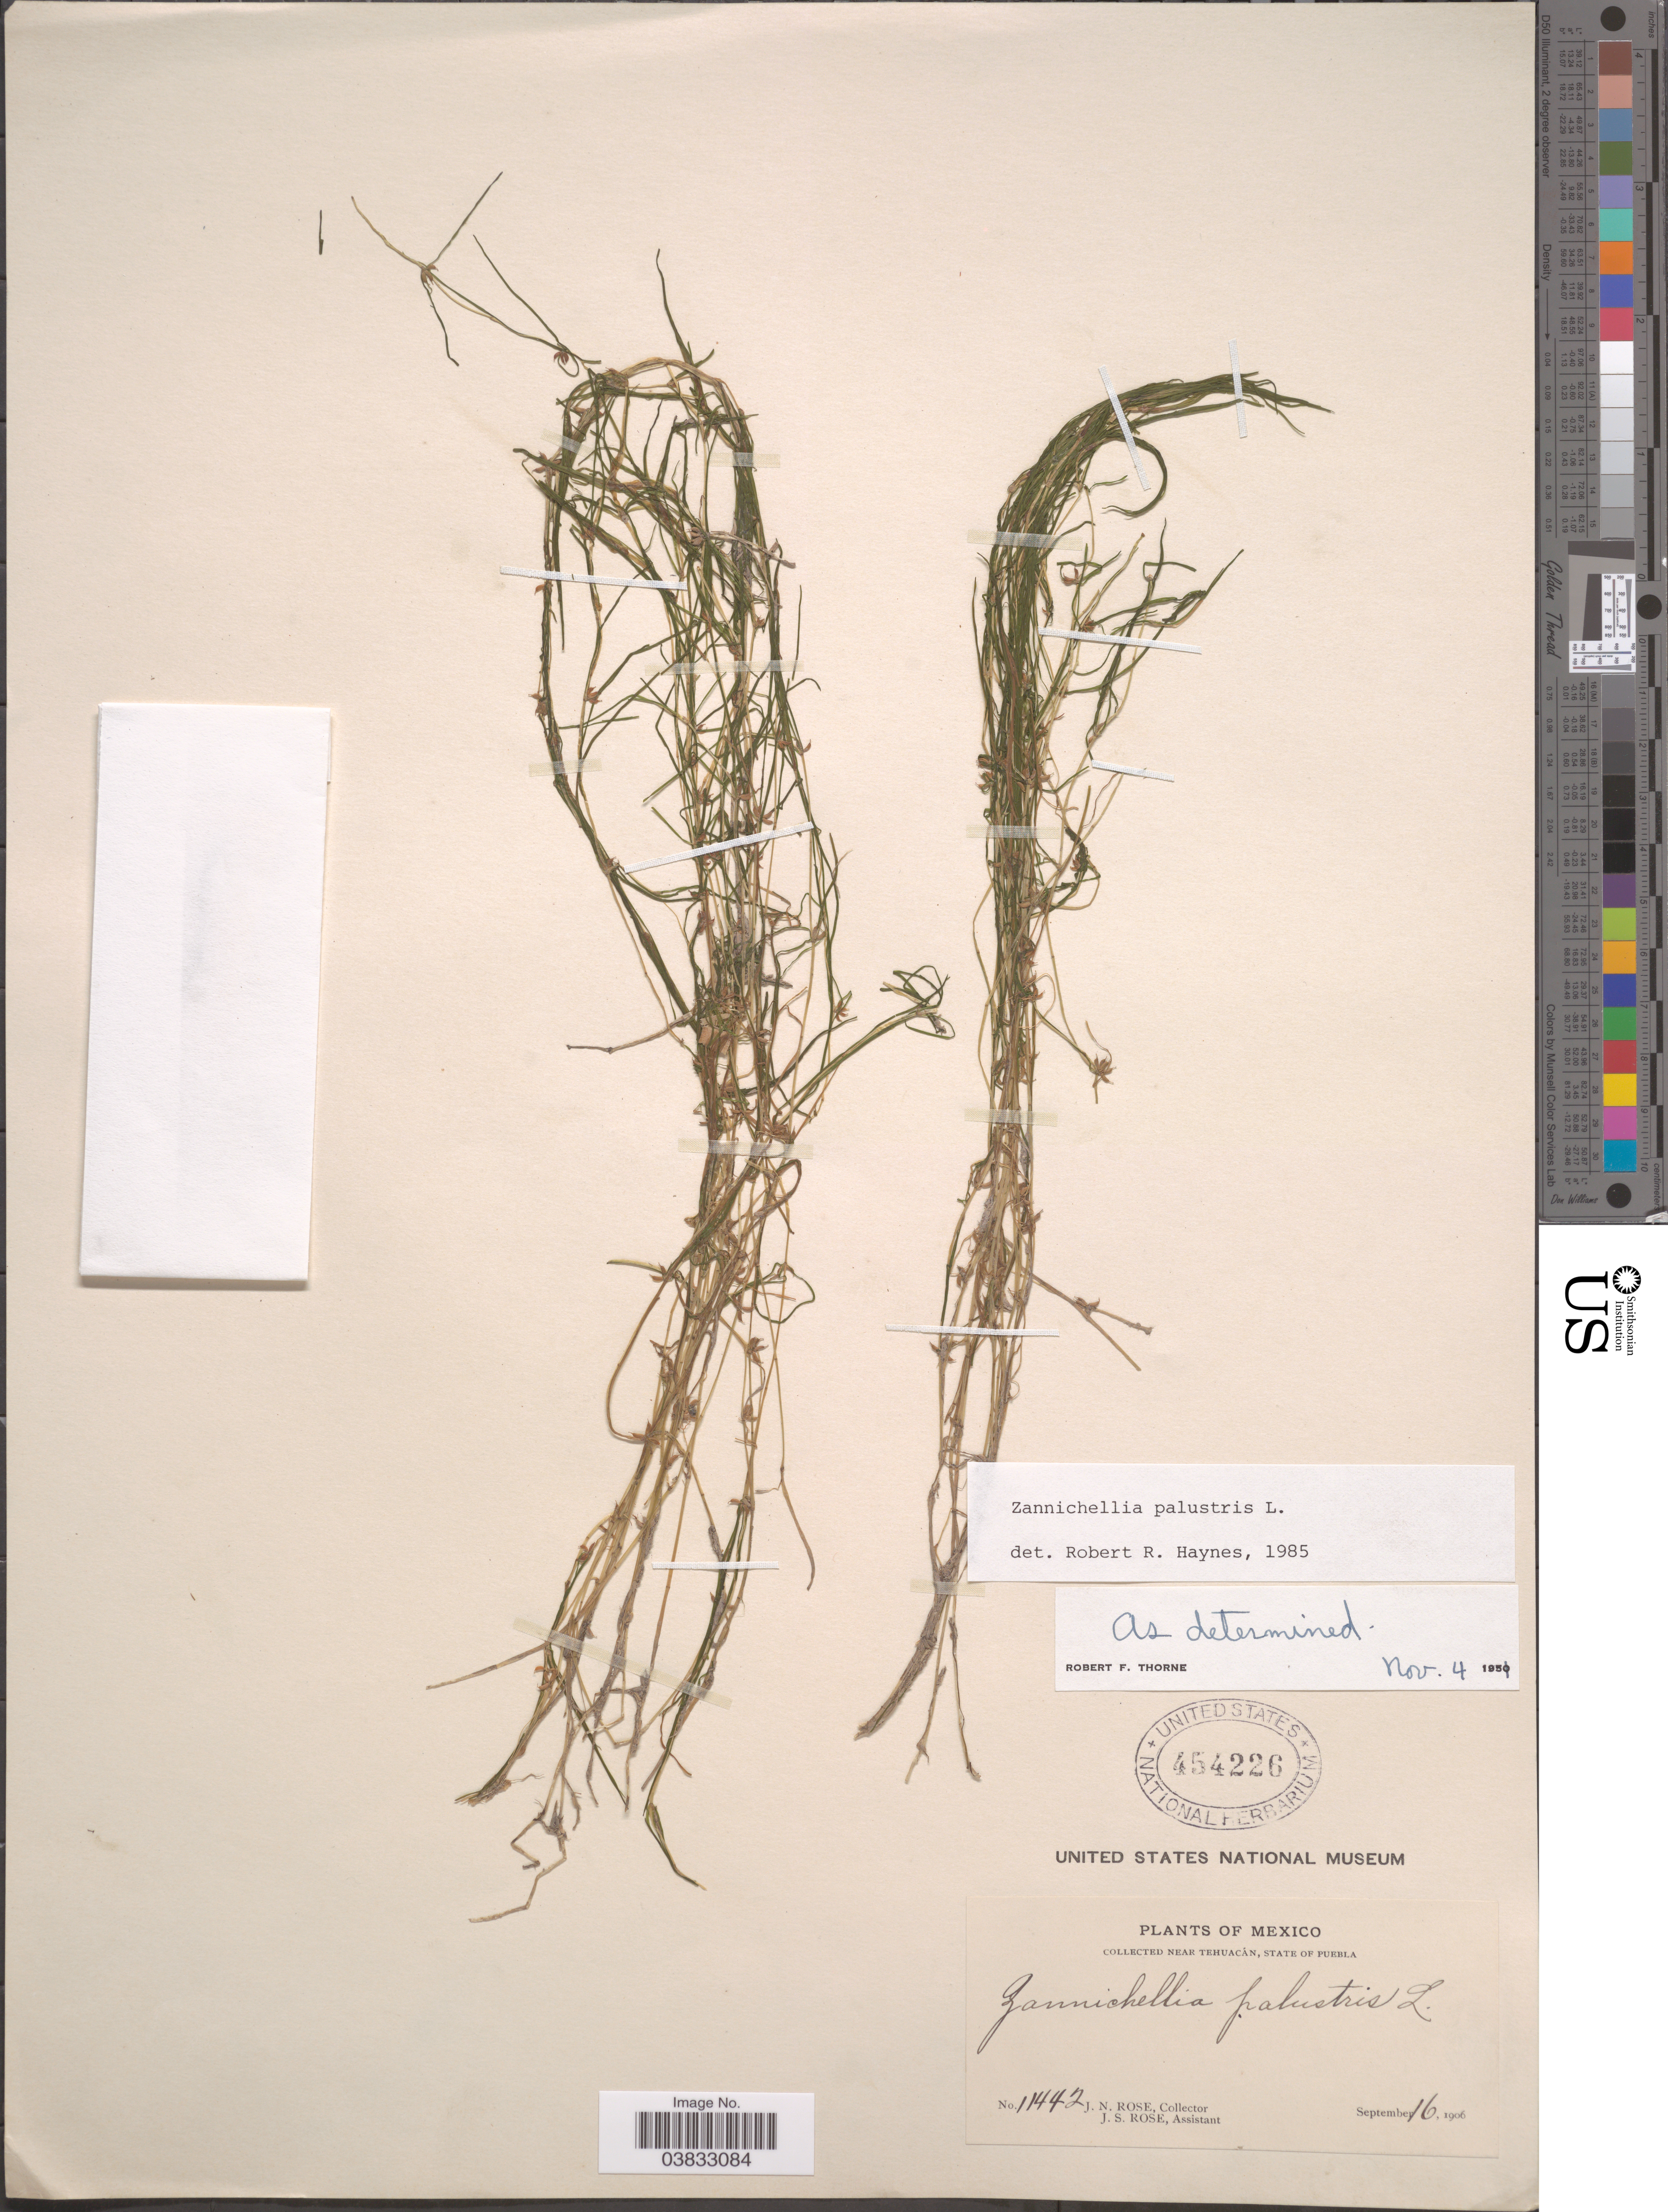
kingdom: Plantae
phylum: Tracheophyta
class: Liliopsida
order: Alismatales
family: Potamogetonaceae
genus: Zannichellia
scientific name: Zannichellia palustris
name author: L.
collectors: J. N. Rose & J. S. Rose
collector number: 11442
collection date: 1906-09-16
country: Mexico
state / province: Puebla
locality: Near Tehuacán.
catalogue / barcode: US 454226